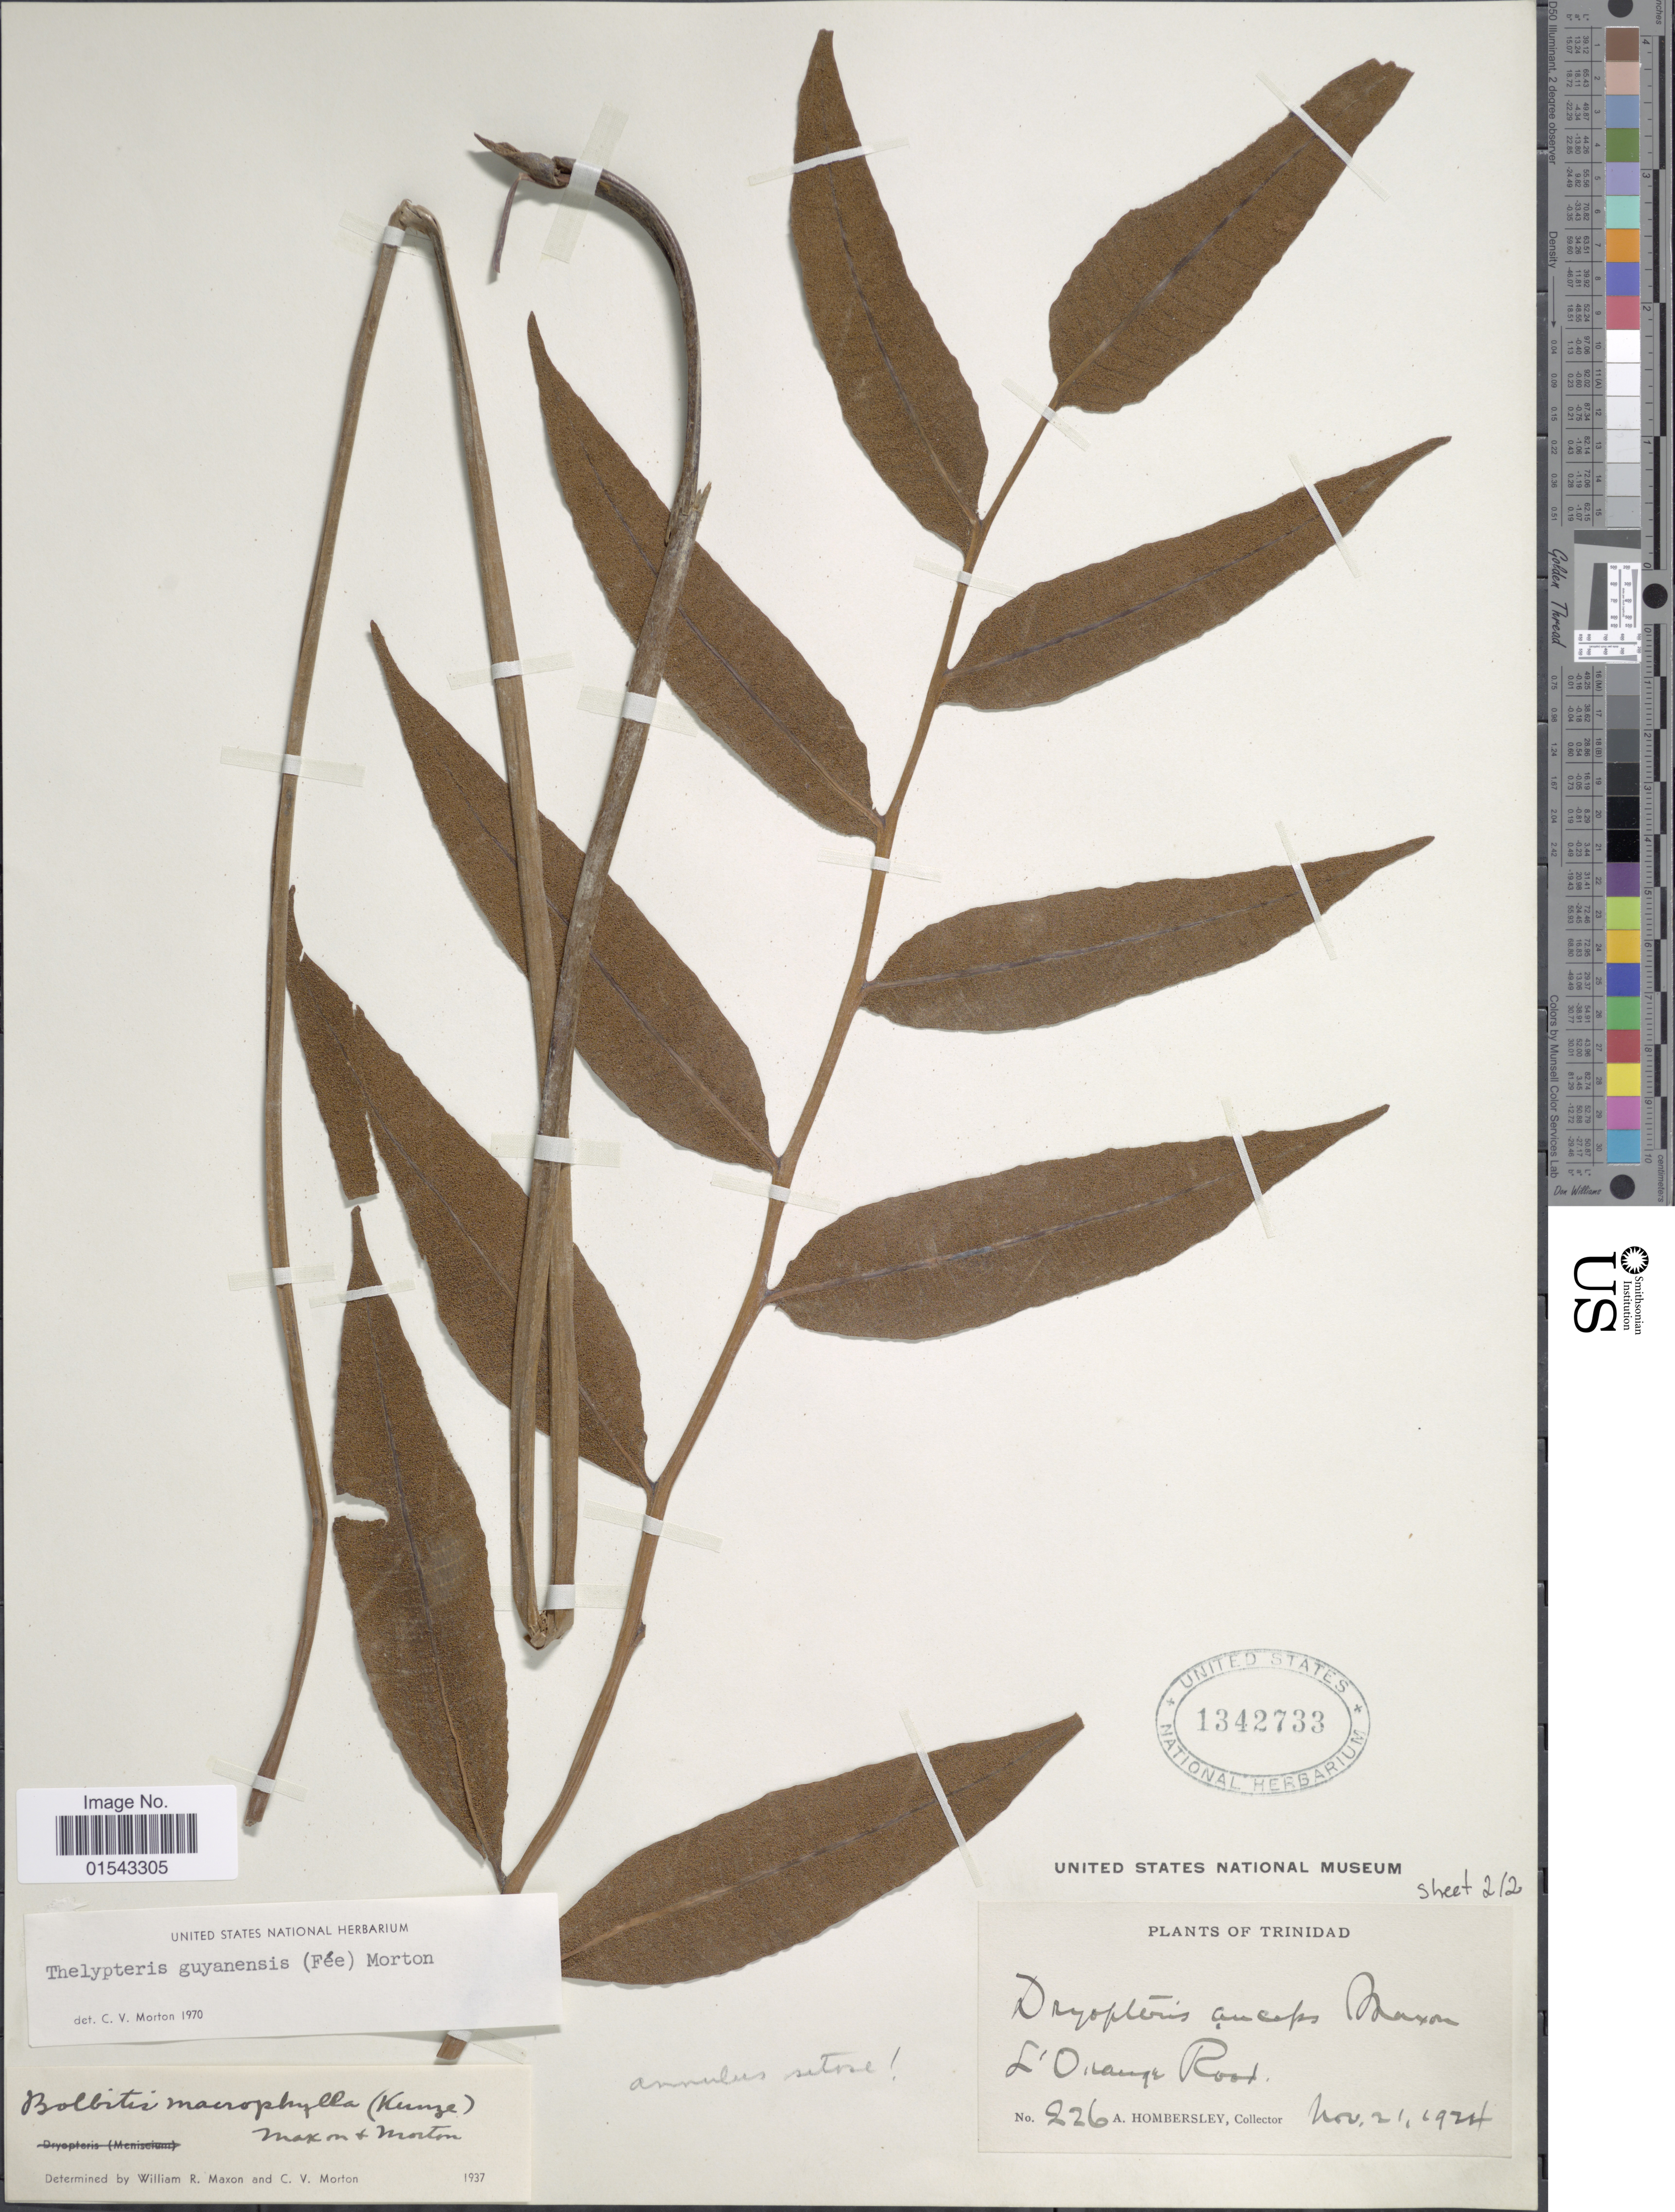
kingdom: Plantae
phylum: Tracheophyta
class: Polypodiopsida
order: Polypodiales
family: Thelypteridaceae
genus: Meniscium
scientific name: Meniscium macrophyllum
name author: Kunze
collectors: A. Hombersley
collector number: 226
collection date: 1924-11-21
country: Trinidad and Tobago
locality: Trinidad, L'Orange Road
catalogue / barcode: US 1342733